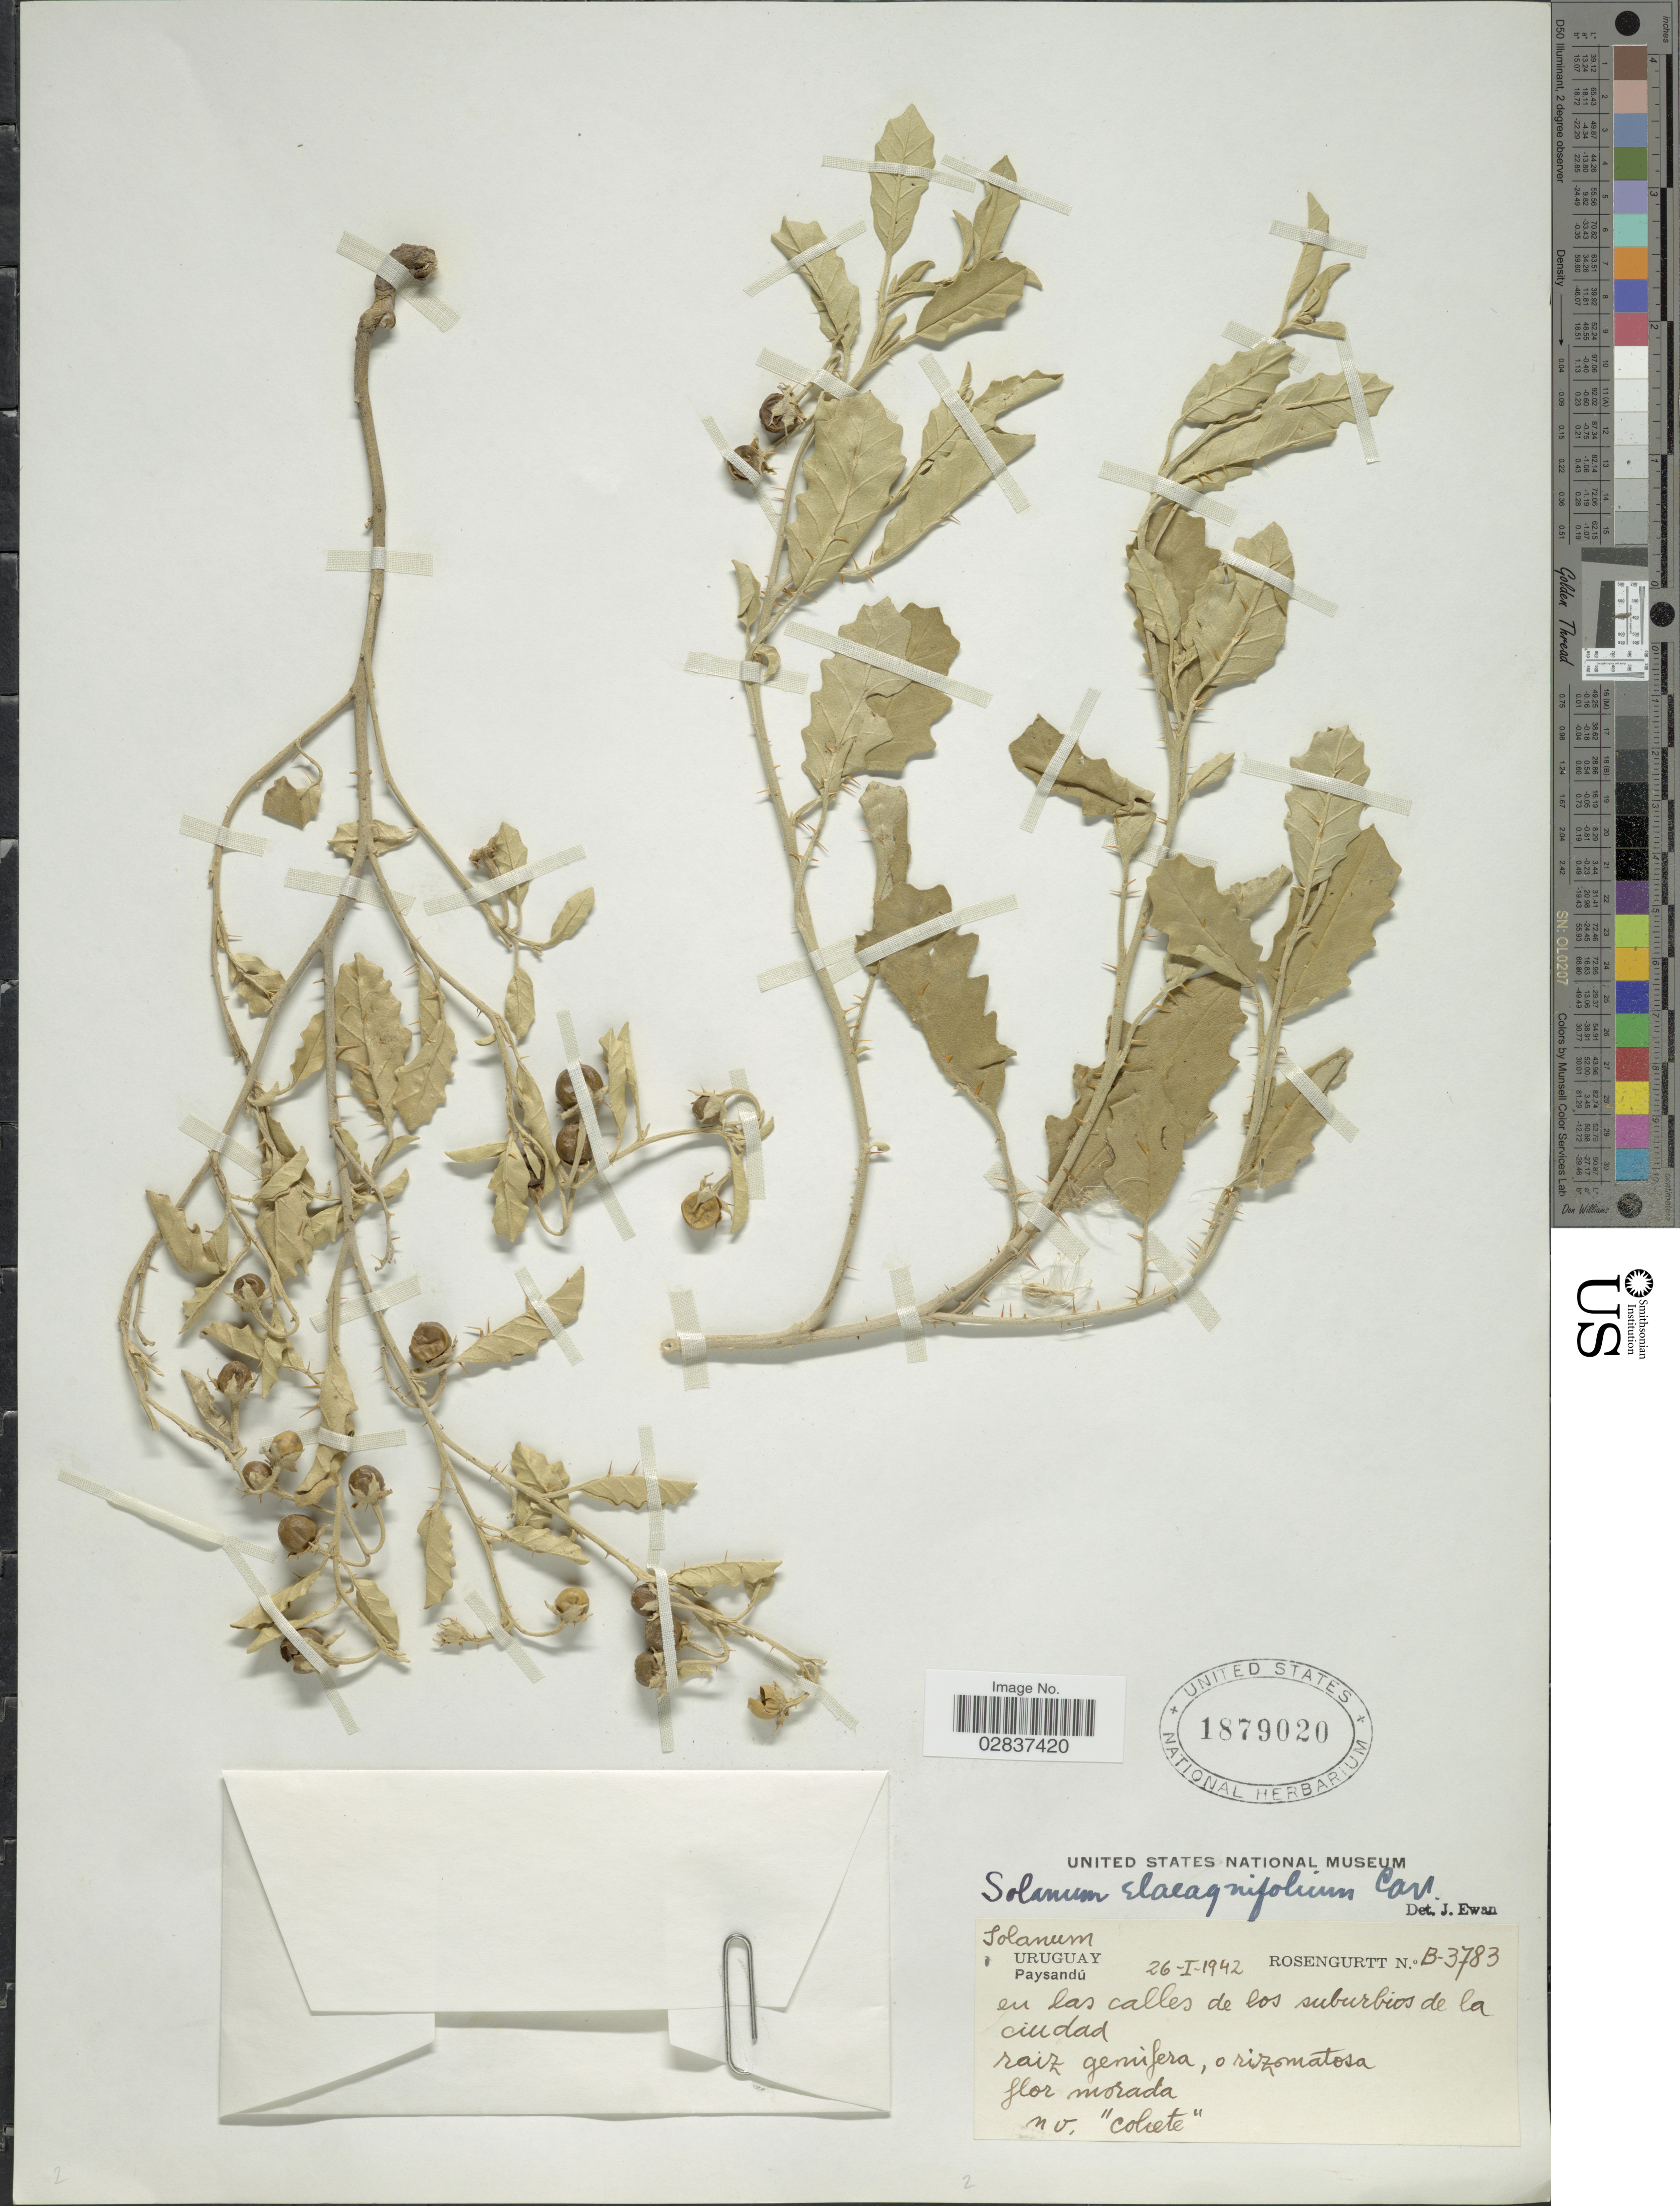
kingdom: Plantae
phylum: Tracheophyta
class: Magnoliopsida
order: Solanales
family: Solanaceae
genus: Solanum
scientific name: Solanum elaeagnifolium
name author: Cav.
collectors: Rosengurtt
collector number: B-3783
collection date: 1942-01-26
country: Uruguay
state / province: Paysandu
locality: Paysandú. En las calles de los suburbios de la cuidad.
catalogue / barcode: US 1879020